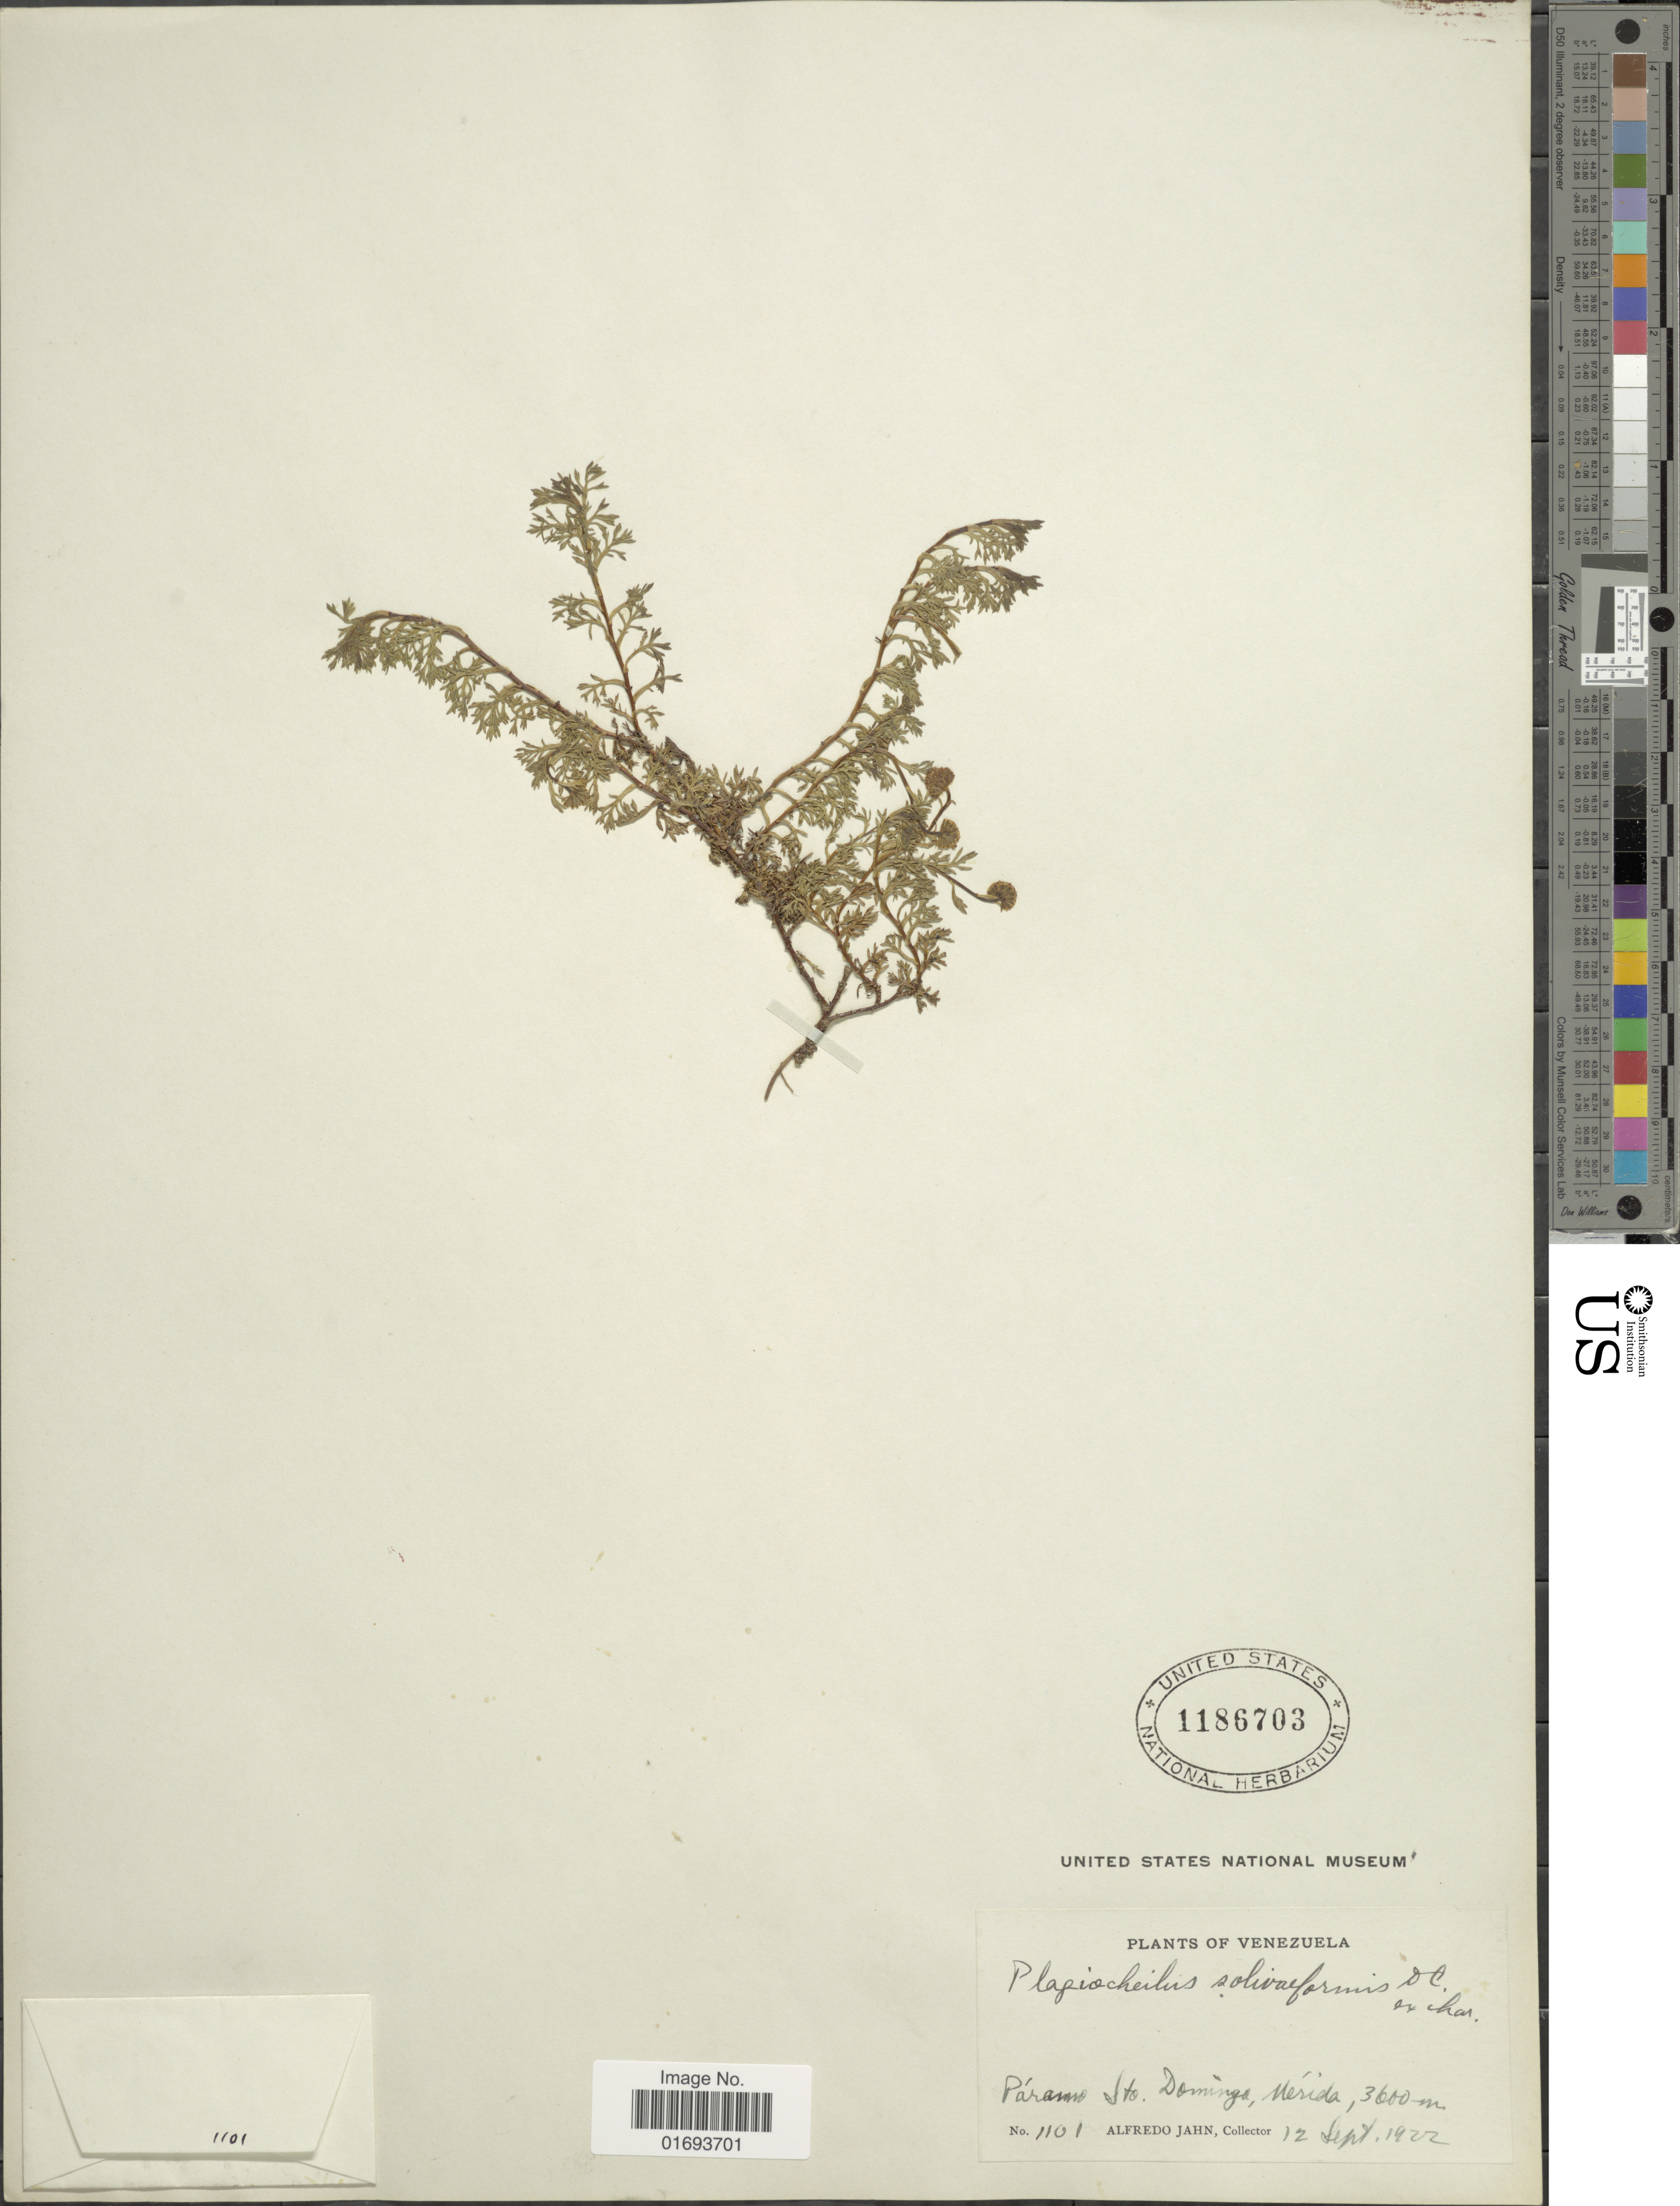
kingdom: Plantae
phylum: Tracheophyta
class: Magnoliopsida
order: Asterales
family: Asteraceae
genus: Plagiocheilus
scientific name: Plagiocheilus solivaeformis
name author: DC.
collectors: A. Jahn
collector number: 1101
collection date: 1922-09-12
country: Venezuela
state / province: Mérida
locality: Paramo Sto. Domingo, Merida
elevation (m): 3600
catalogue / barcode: US 1186703